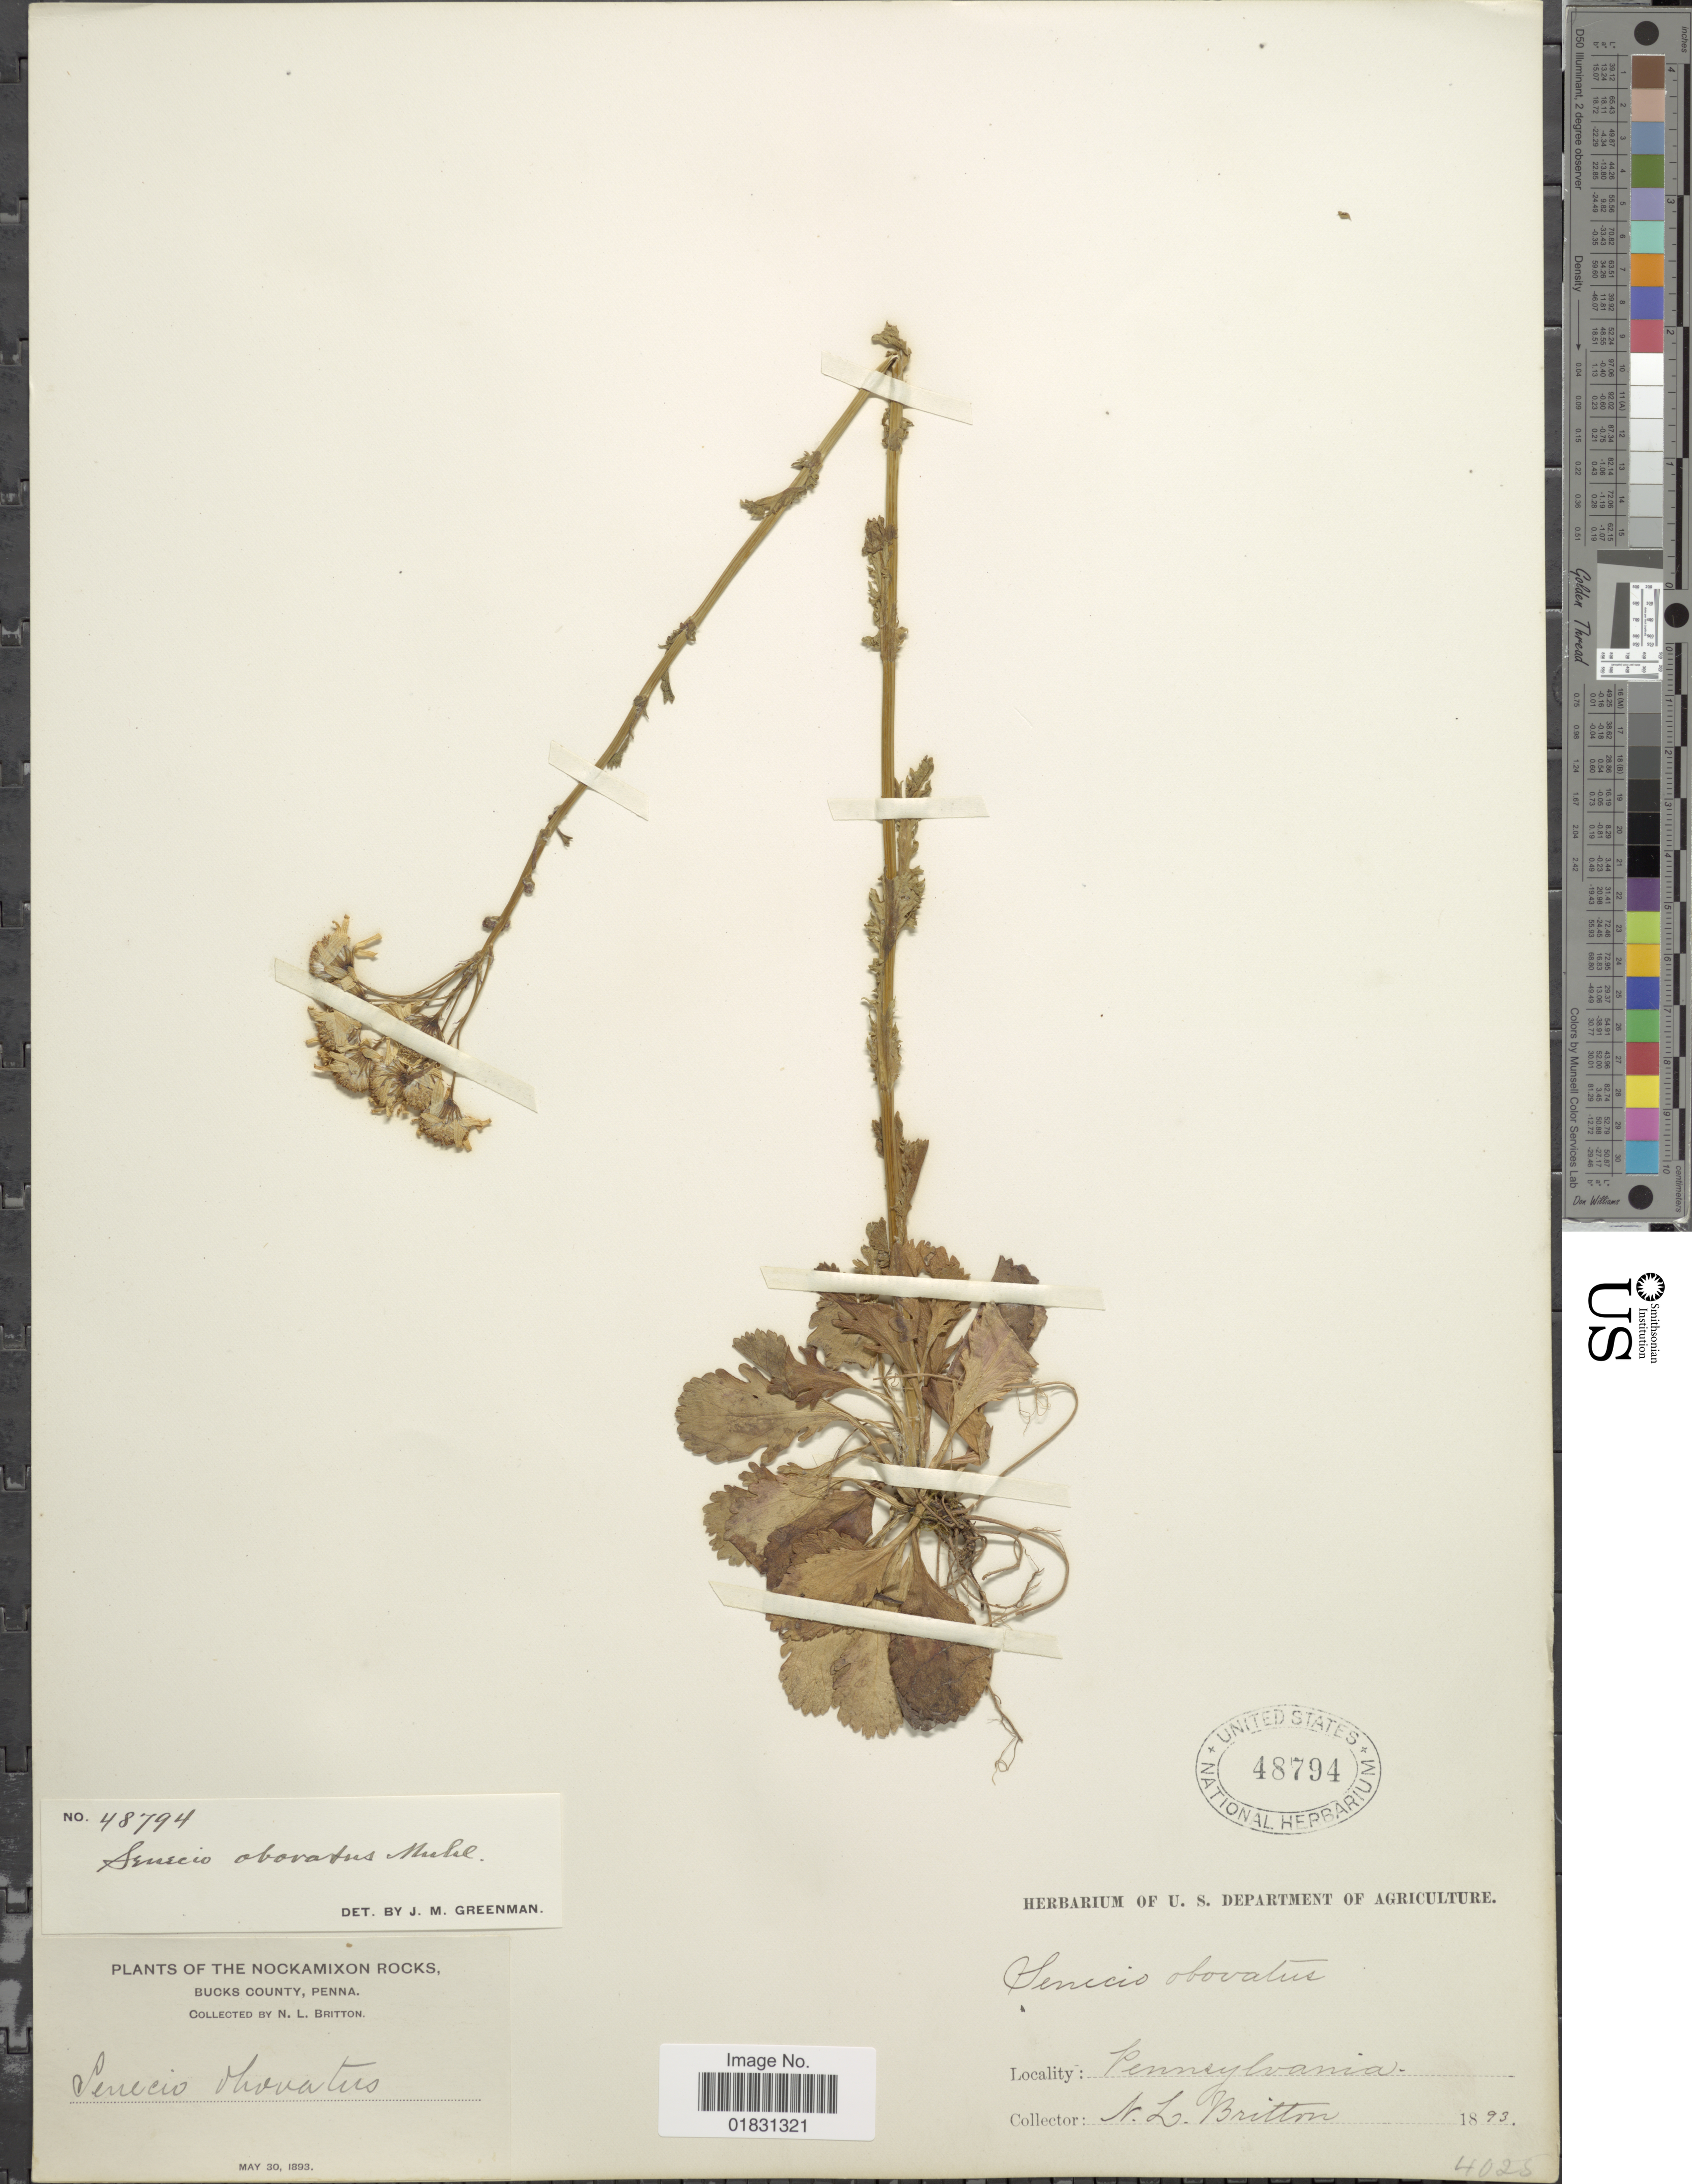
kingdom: Plantae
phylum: Tracheophyta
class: Magnoliopsida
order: Asterales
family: Asteraceae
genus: Packera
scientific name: Packera obovata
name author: (Muhl. ex Willd.) W.A. Weber & Á. Löve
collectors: N. Britton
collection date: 1893-05-30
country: United States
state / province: Pennsylvania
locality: The Nockamixon Rocks, Bucks County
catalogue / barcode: US 48794